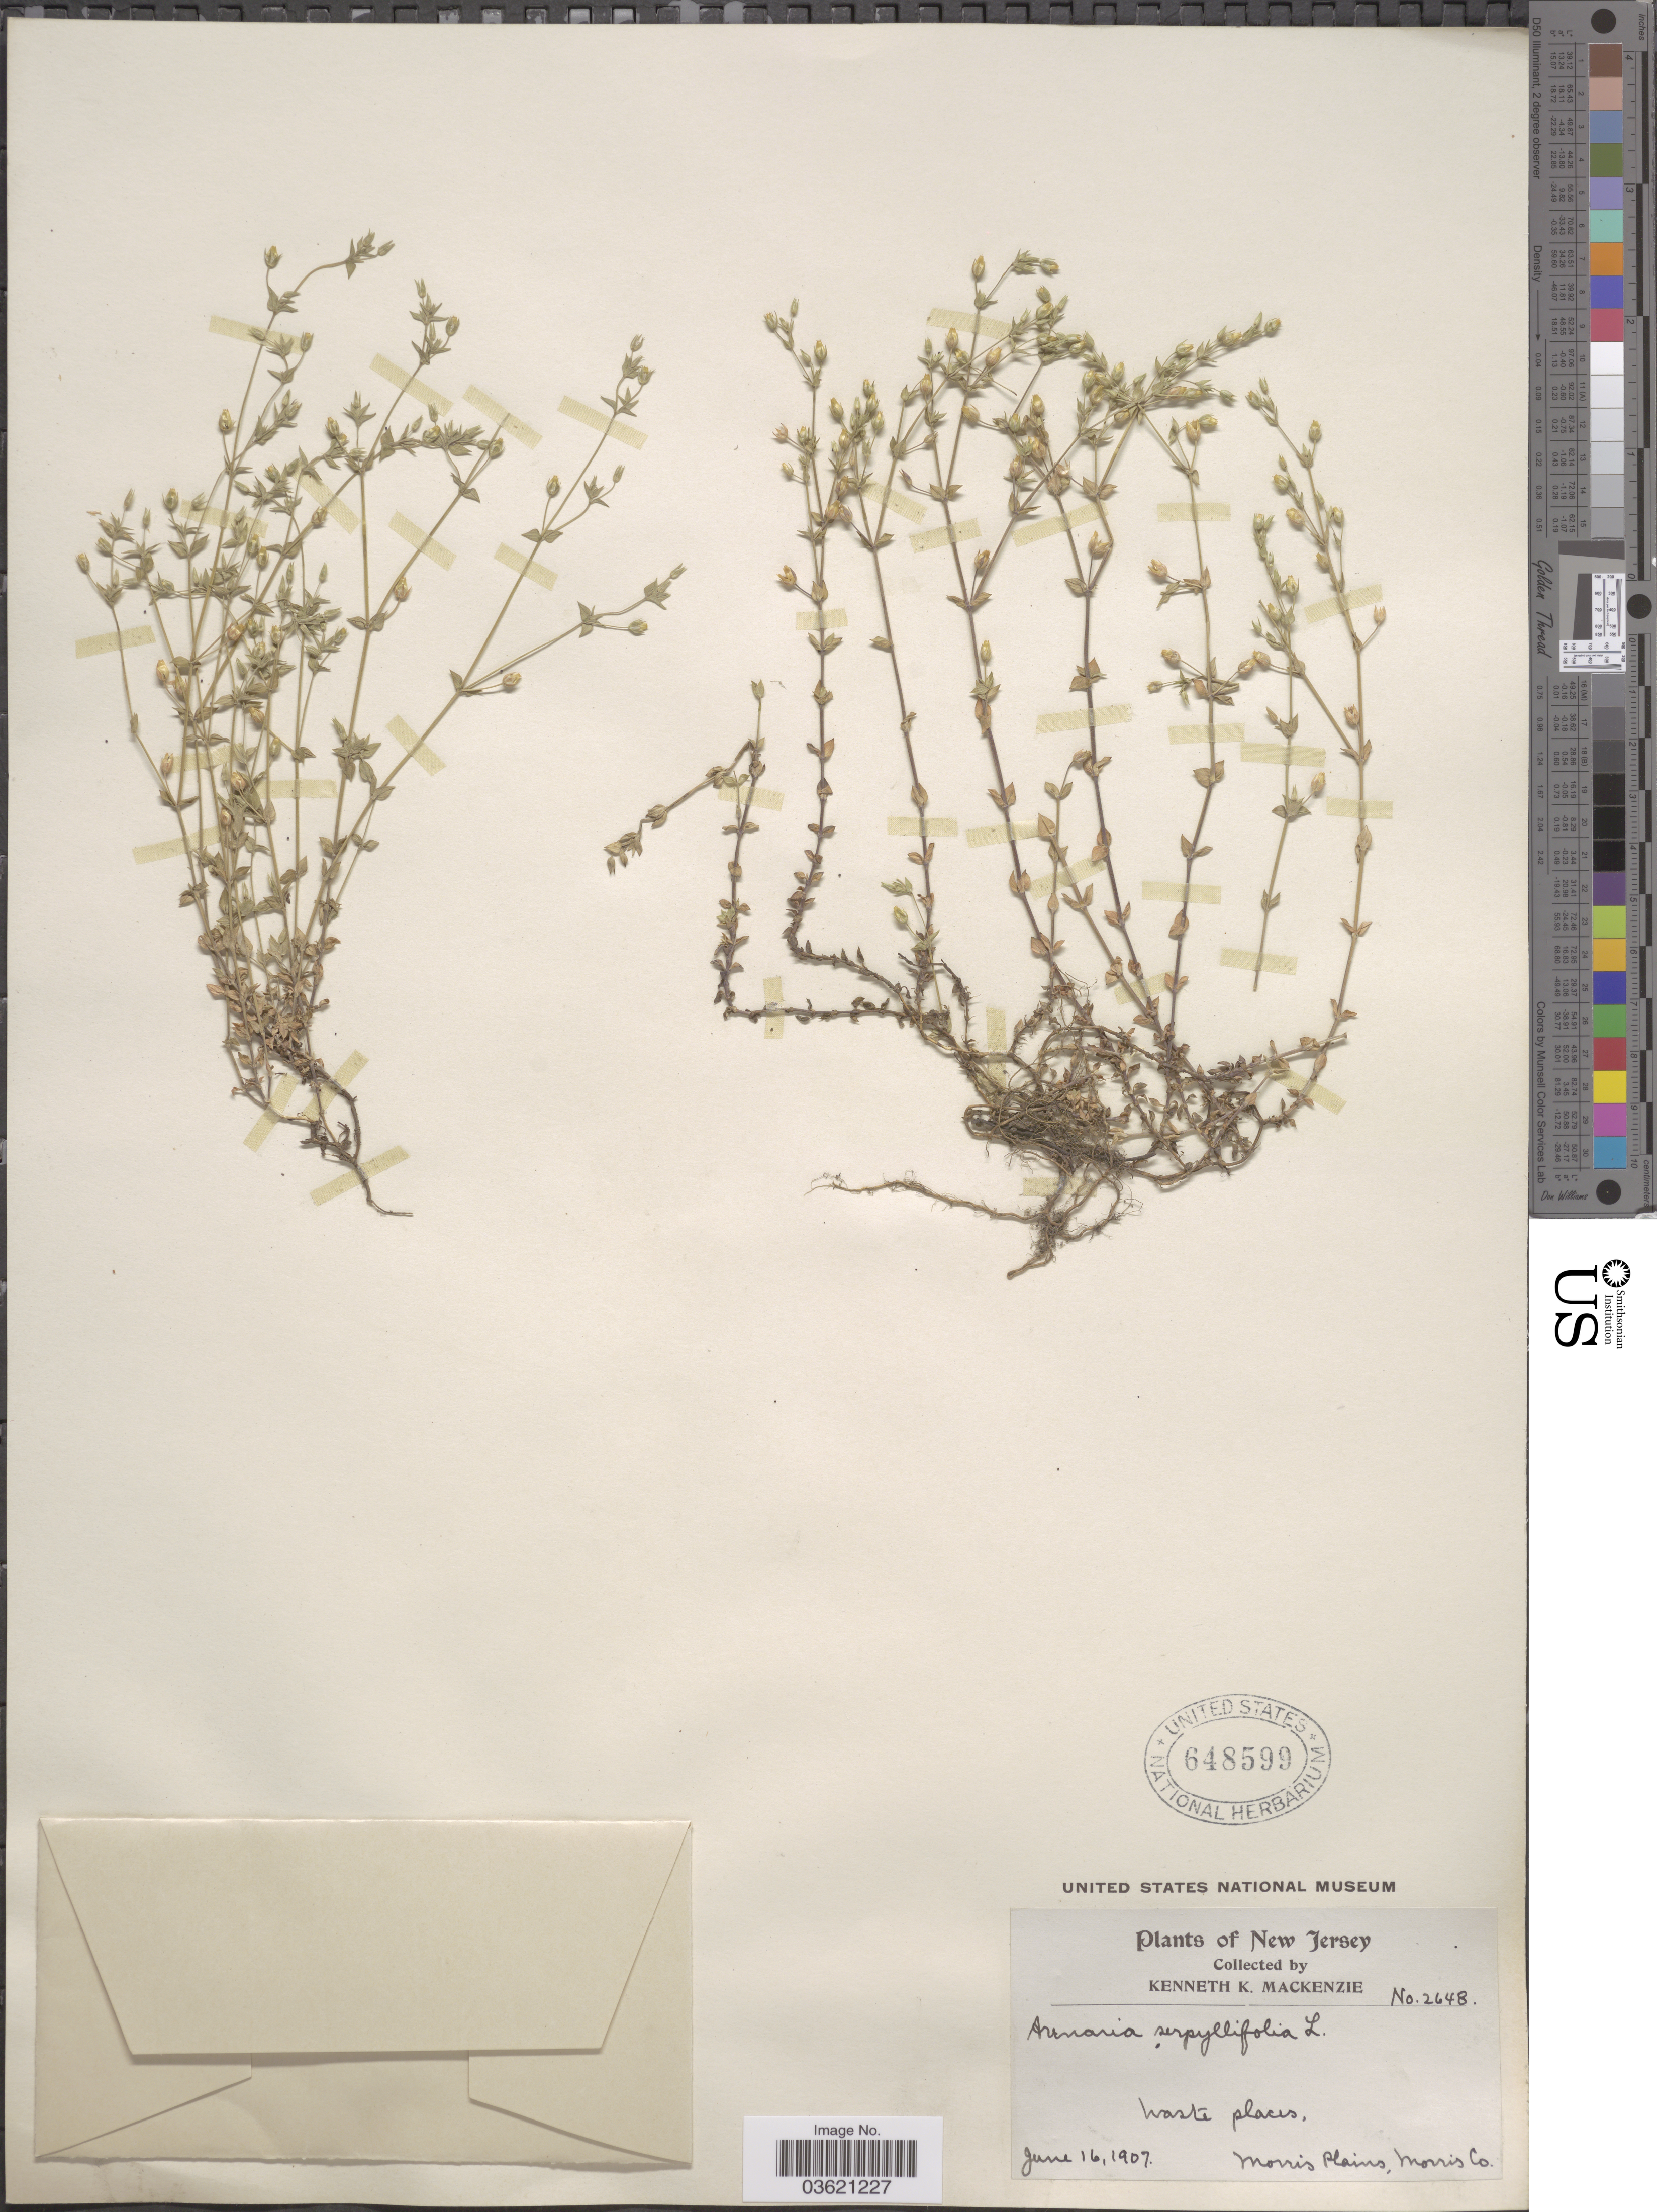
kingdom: Plantae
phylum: Tracheophyta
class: Magnoliopsida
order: Caryophyllales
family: Caryophyllaceae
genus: Arenaria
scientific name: Arenaria serpyllifolia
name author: L.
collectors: K. K. Mackenzie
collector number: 2648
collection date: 1907-06-16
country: United States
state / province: New Jersey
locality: Waste places, Morris Plains, Morris Co.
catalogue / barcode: US 648599